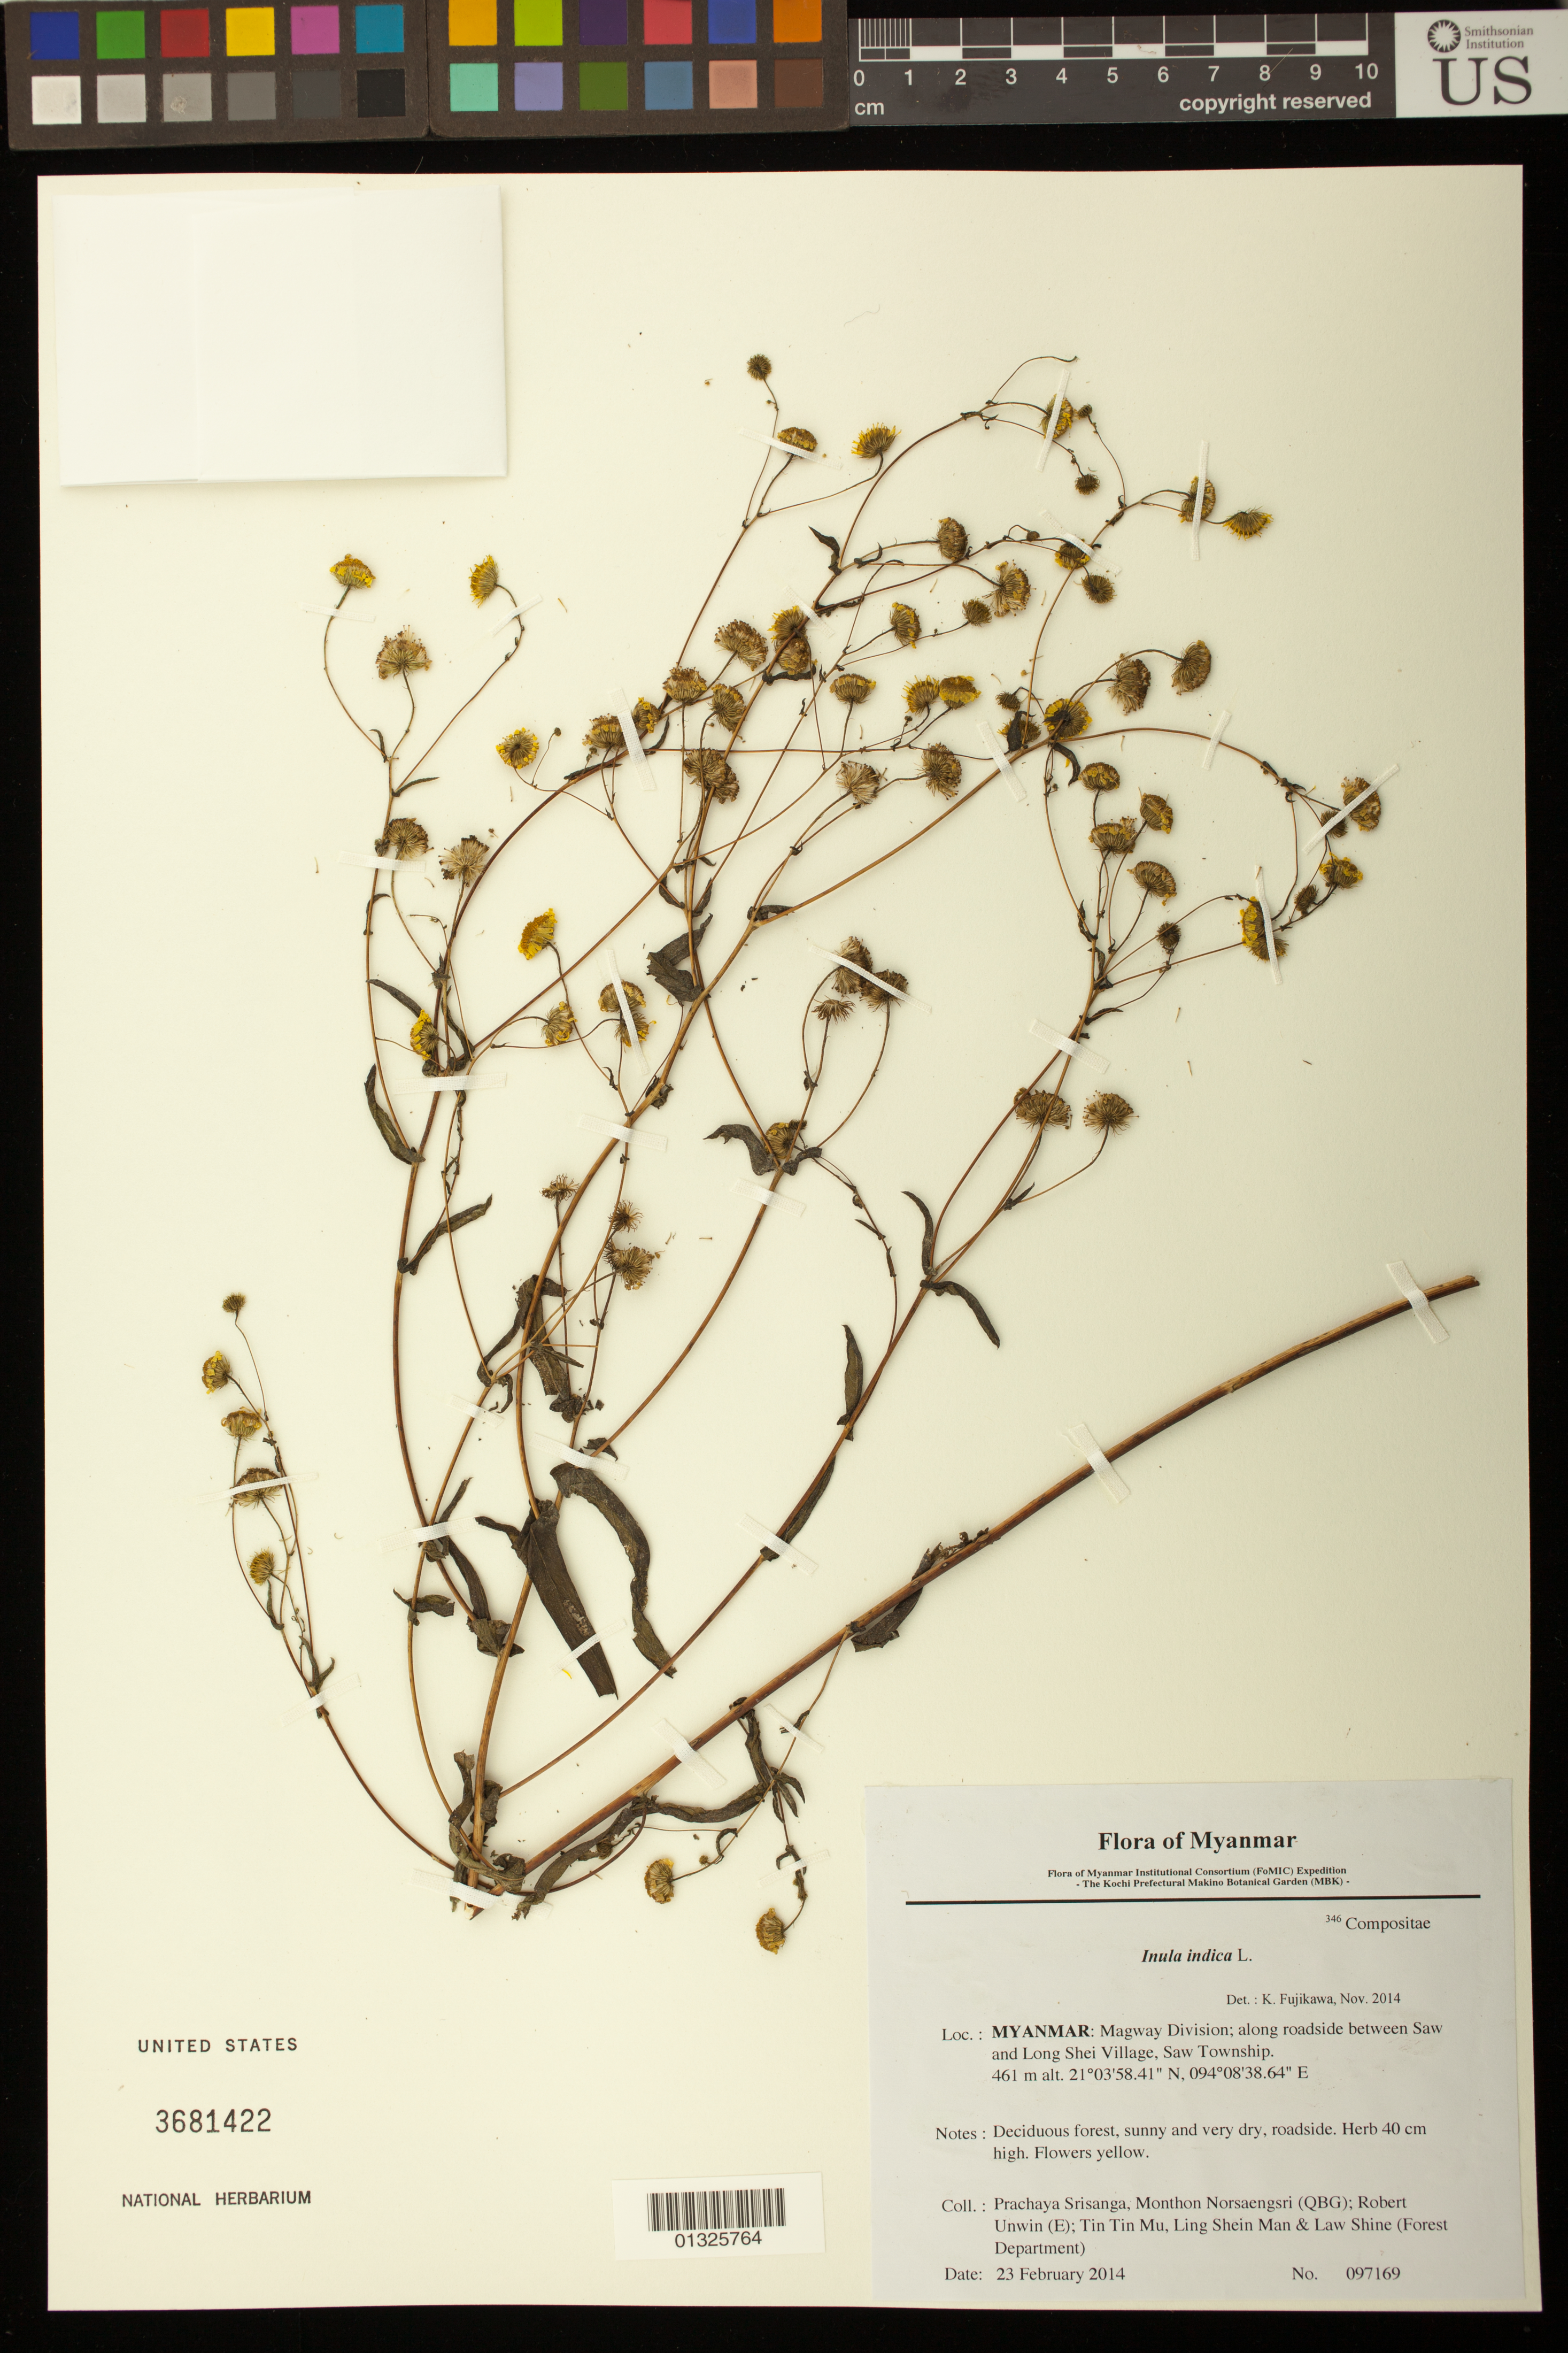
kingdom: Plantae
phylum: Tracheophyta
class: Magnoliopsida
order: Asterales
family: Asteraceae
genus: Inula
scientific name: Inula indica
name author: L.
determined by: Fujikawa, Kazumi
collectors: P. Srisanga, M. Norsaengsri, R. Unwin, Tin Tin Mu, Ling Shein Man & L. Shine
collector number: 97169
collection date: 2014-02-23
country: Myanmar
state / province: Magway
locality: Along roadside between Saw and Long Shei Village, Saw Township.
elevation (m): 461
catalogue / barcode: US 3681422